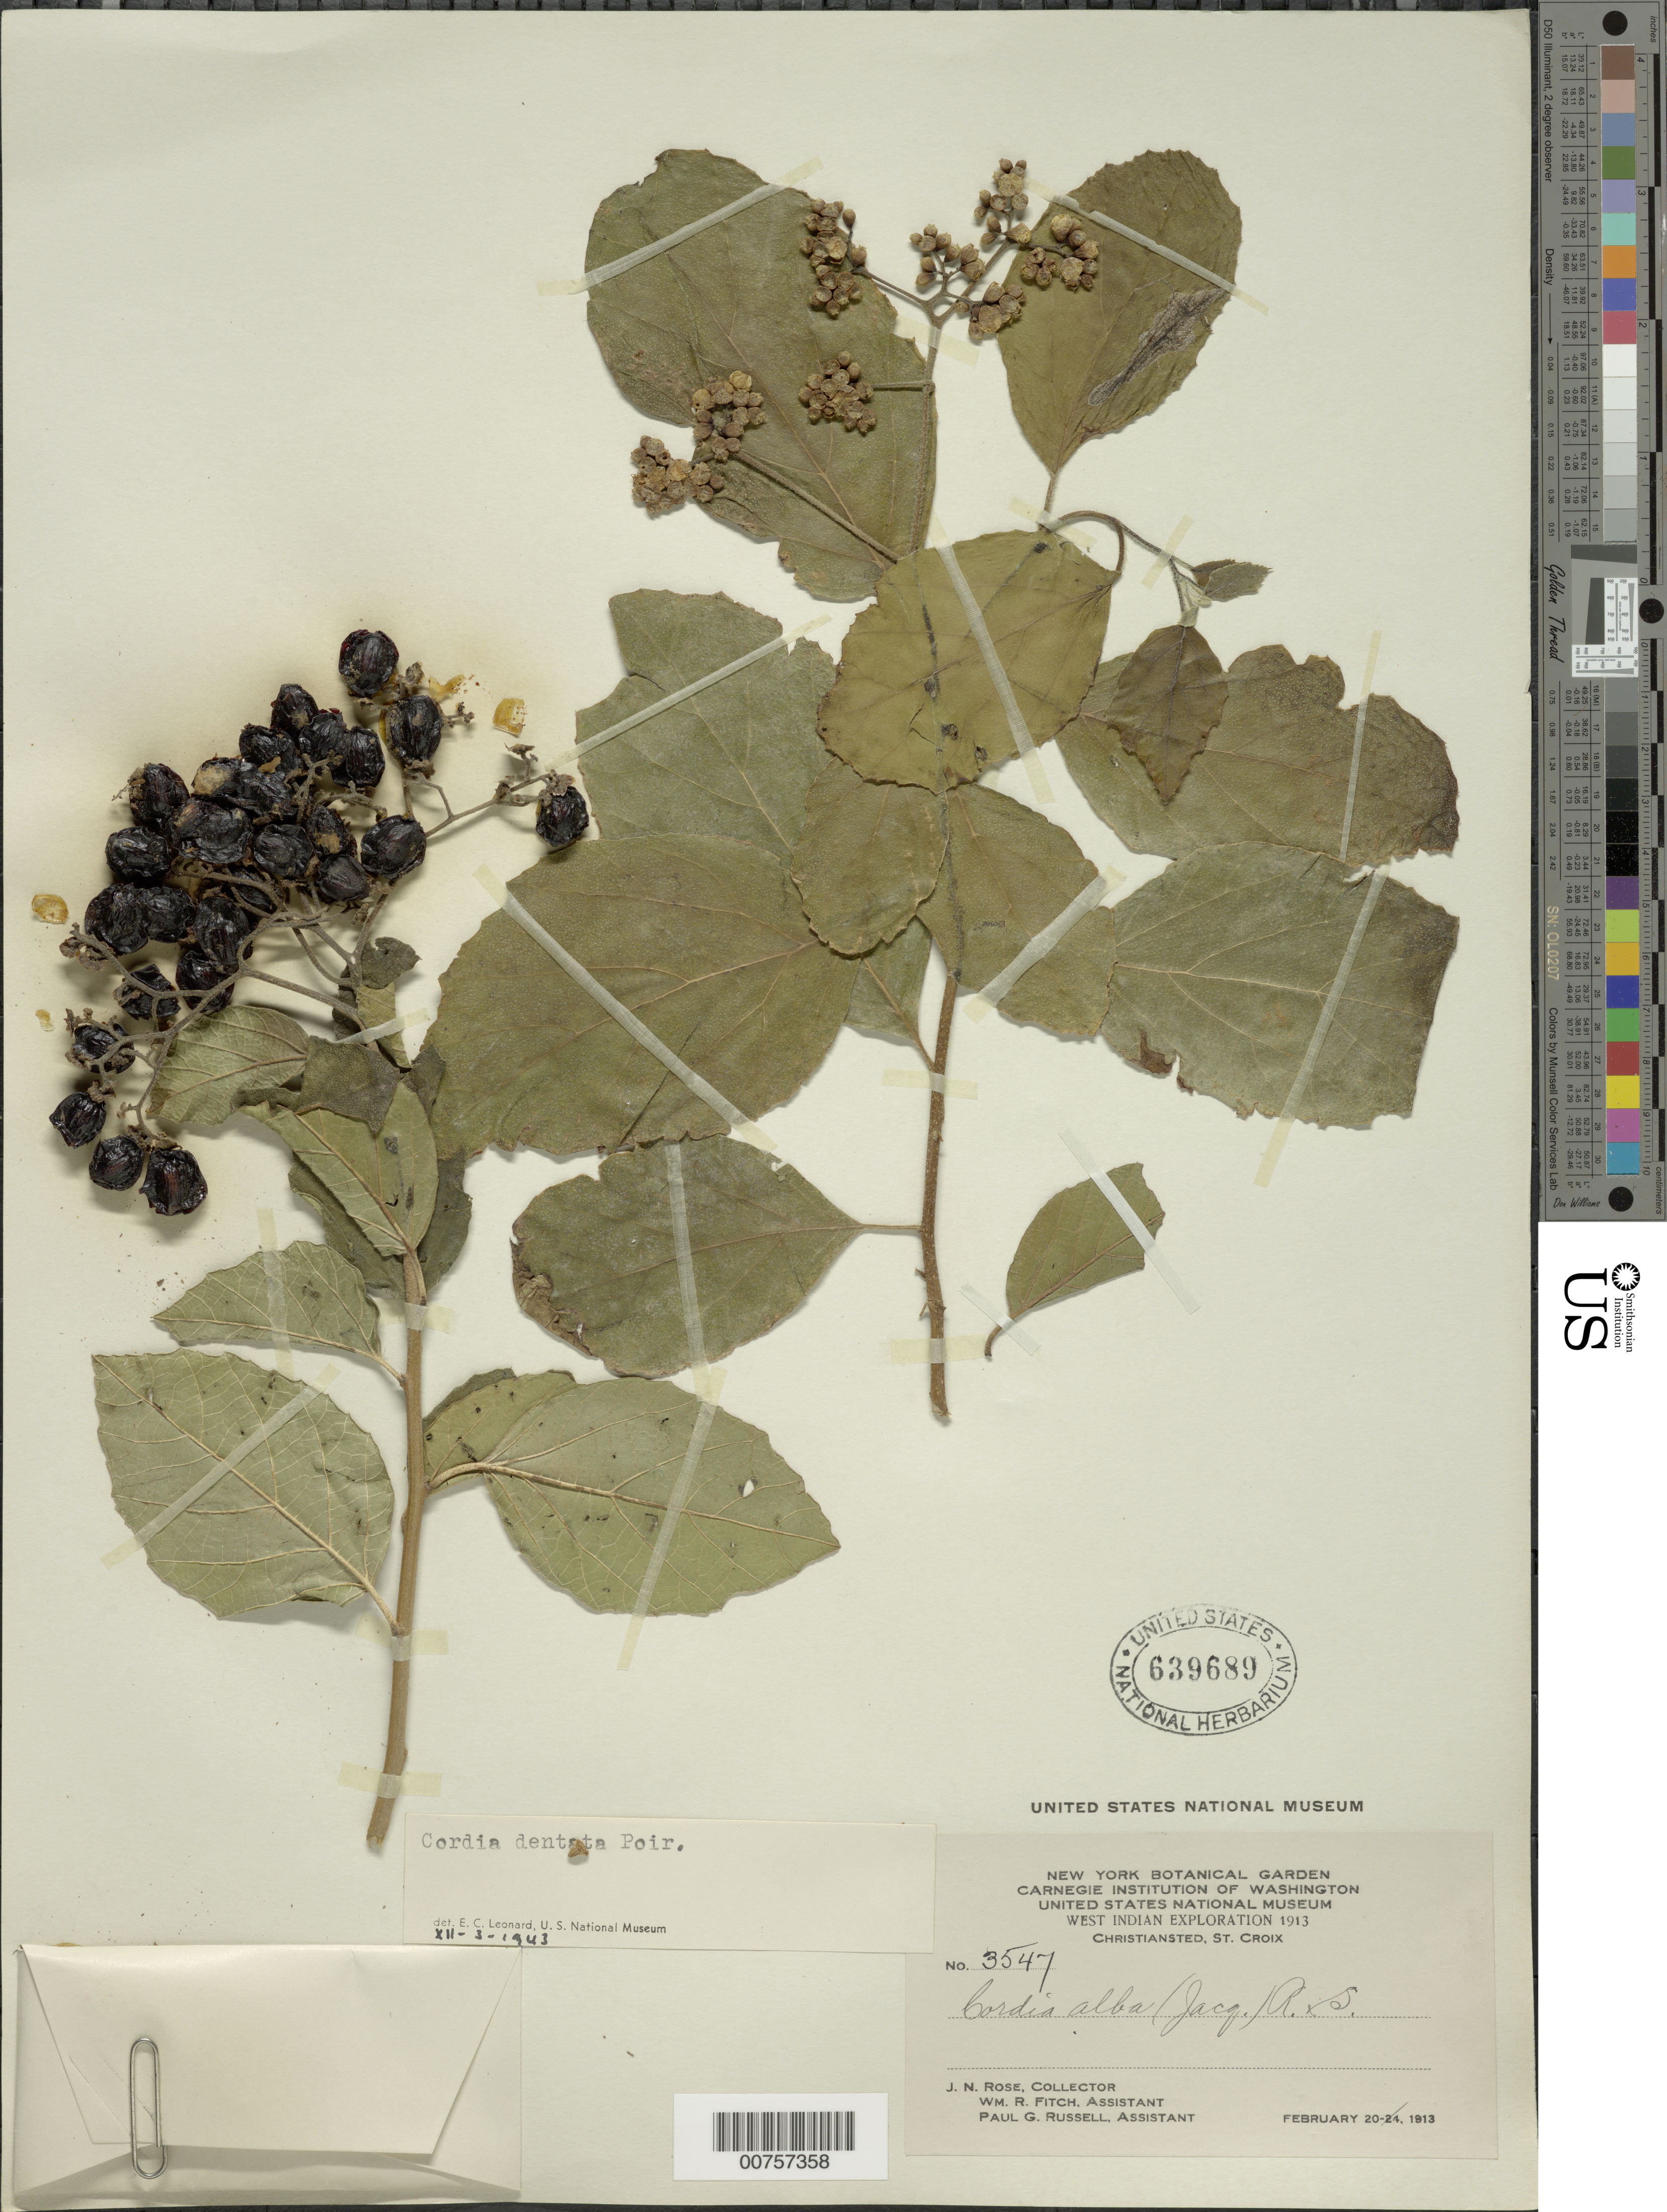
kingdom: Plantae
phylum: Tracheophyta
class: Magnoliopsida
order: Boraginales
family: Cordiaceae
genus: Cordia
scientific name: Cordia dentata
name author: Poir.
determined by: Leonard, Emery C., (US)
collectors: J. N. Rose, W. R. Fitch & P. G. Russell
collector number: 3547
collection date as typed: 20 Feb 1913 to 24 Feb 1913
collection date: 1913-02-20/1913-02-24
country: U.S. Virgin Islands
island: St. Croix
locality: Christiansted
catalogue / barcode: US 639689